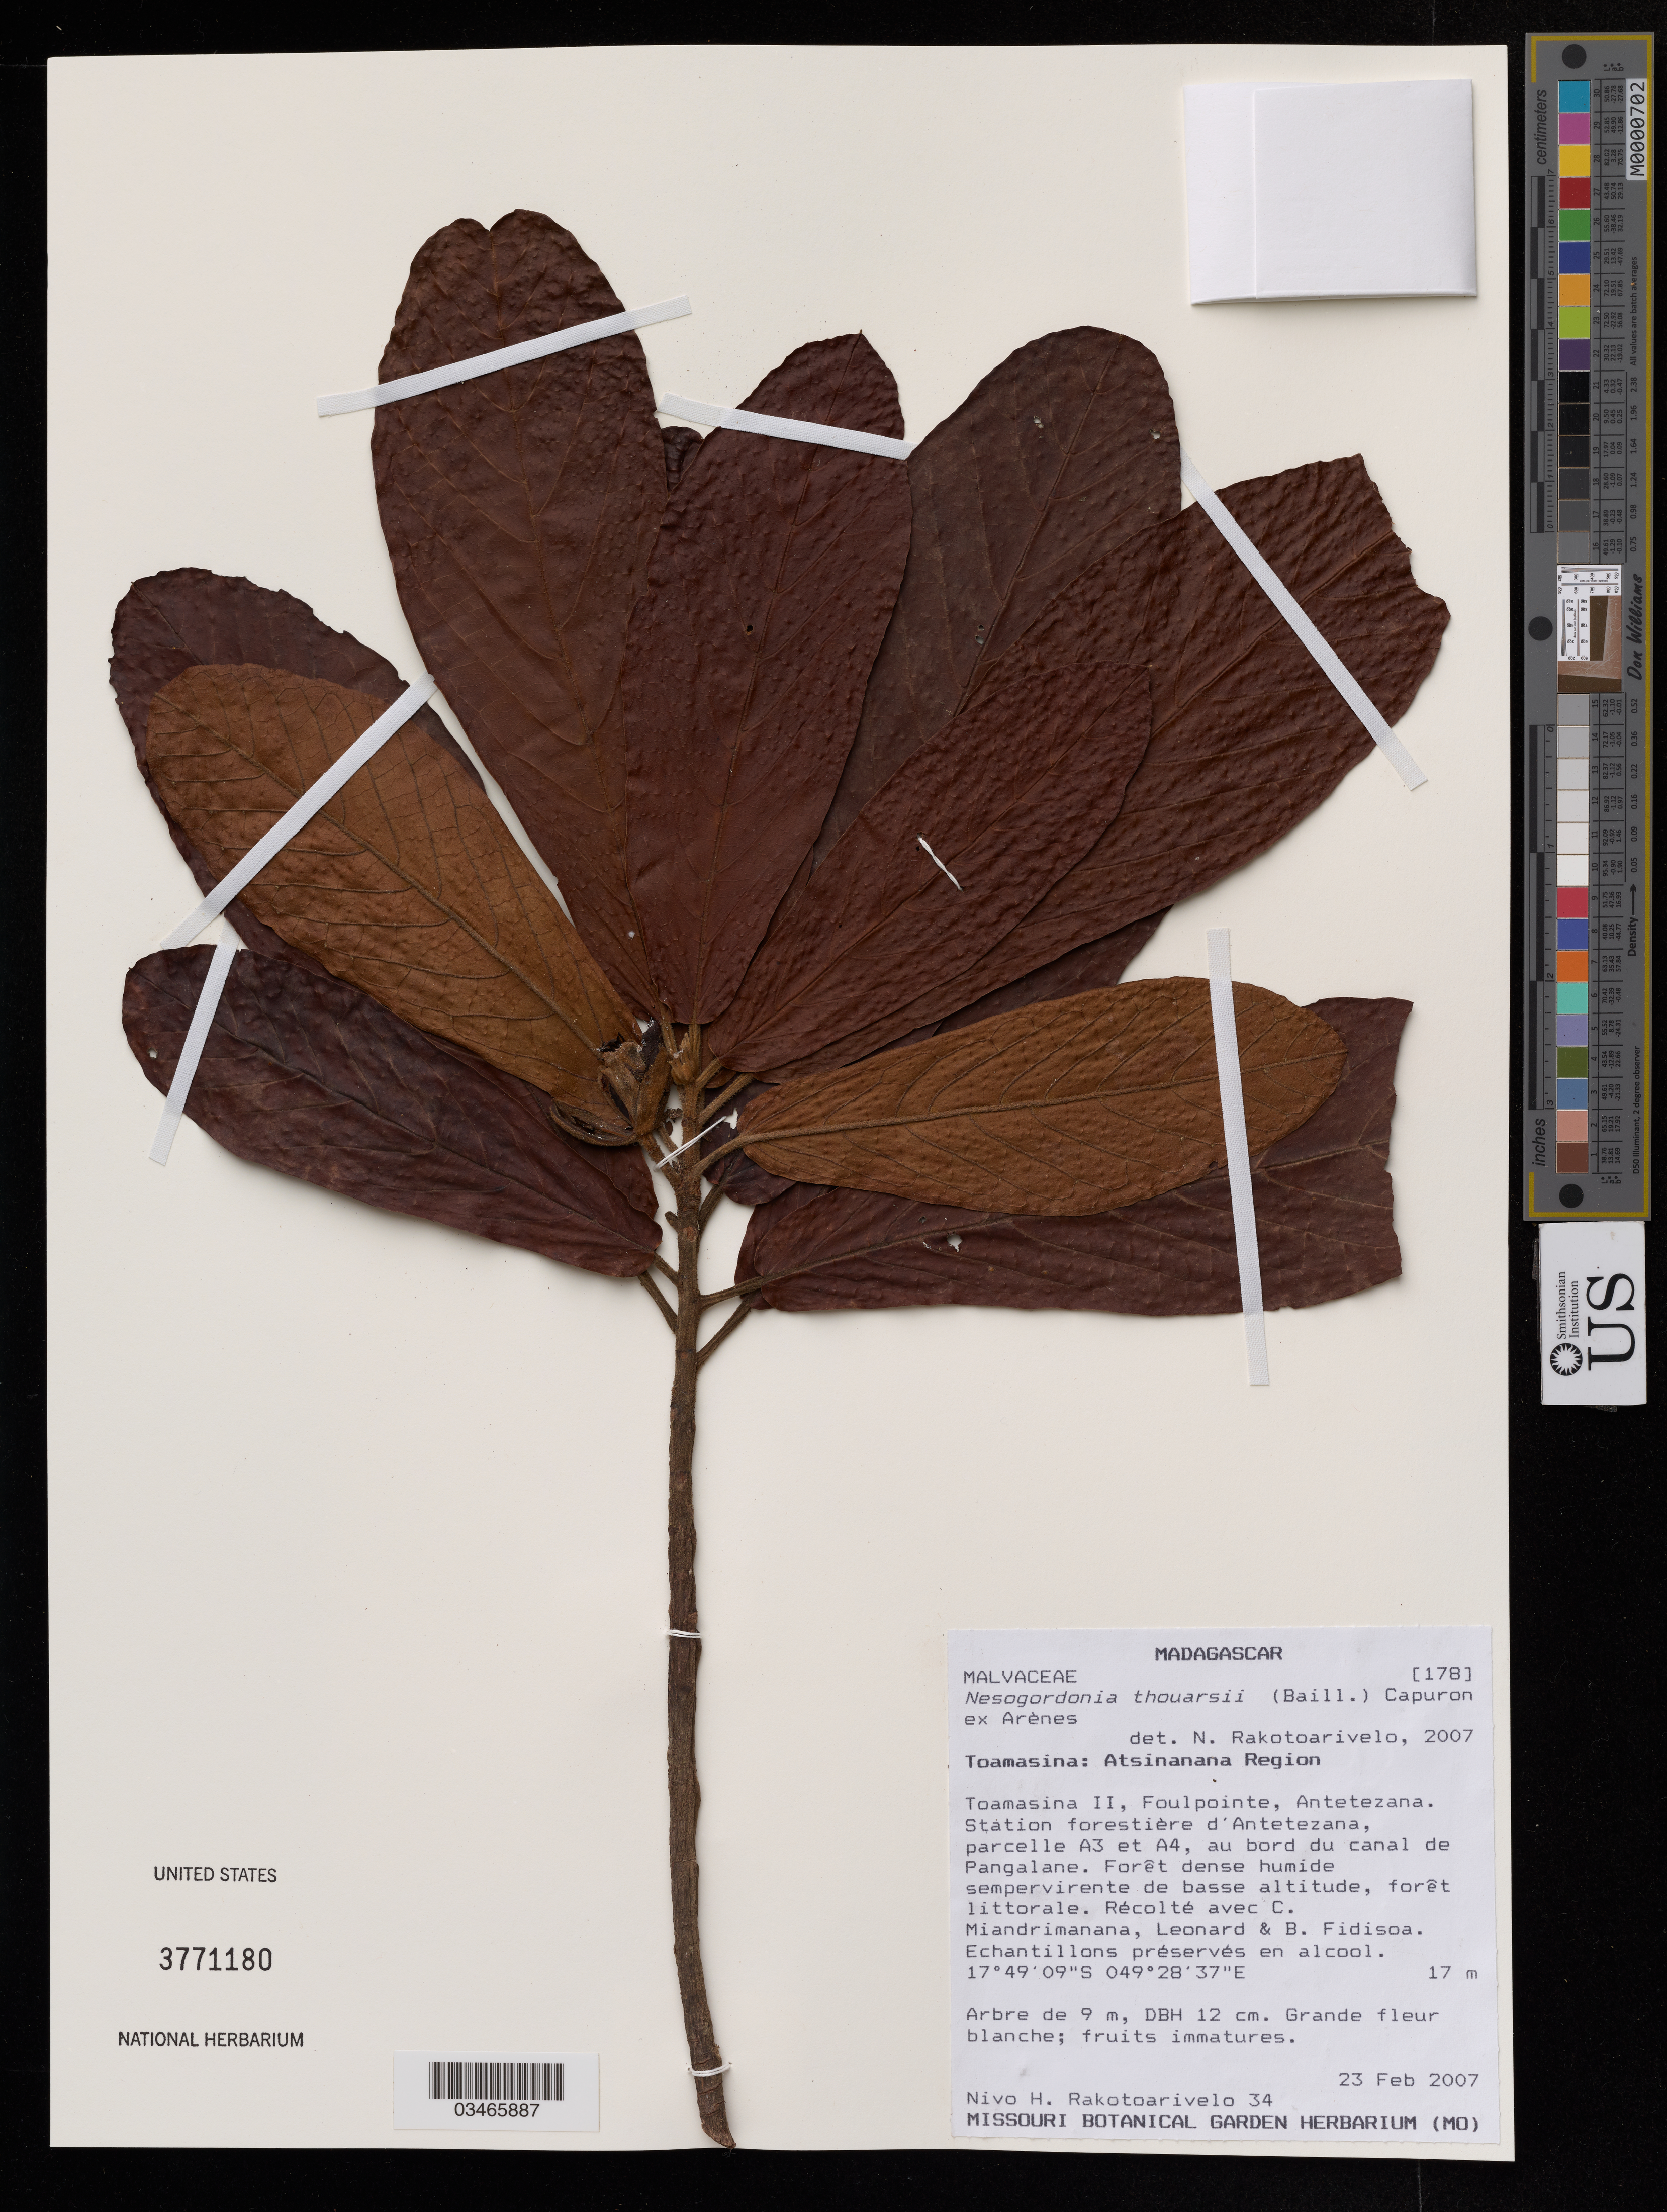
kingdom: Plantae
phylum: Tracheophyta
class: Magnoliopsida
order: Malvales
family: Malvaceae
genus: Nesogordonia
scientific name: Nesogordonia thouarsii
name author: (Baill.) Capuron ex Arènes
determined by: Rakotoarivelo, N.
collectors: N. Rakotoarivelo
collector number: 34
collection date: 2007-02-23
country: Madagascar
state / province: Atsinanana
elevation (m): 17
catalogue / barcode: US 3771180